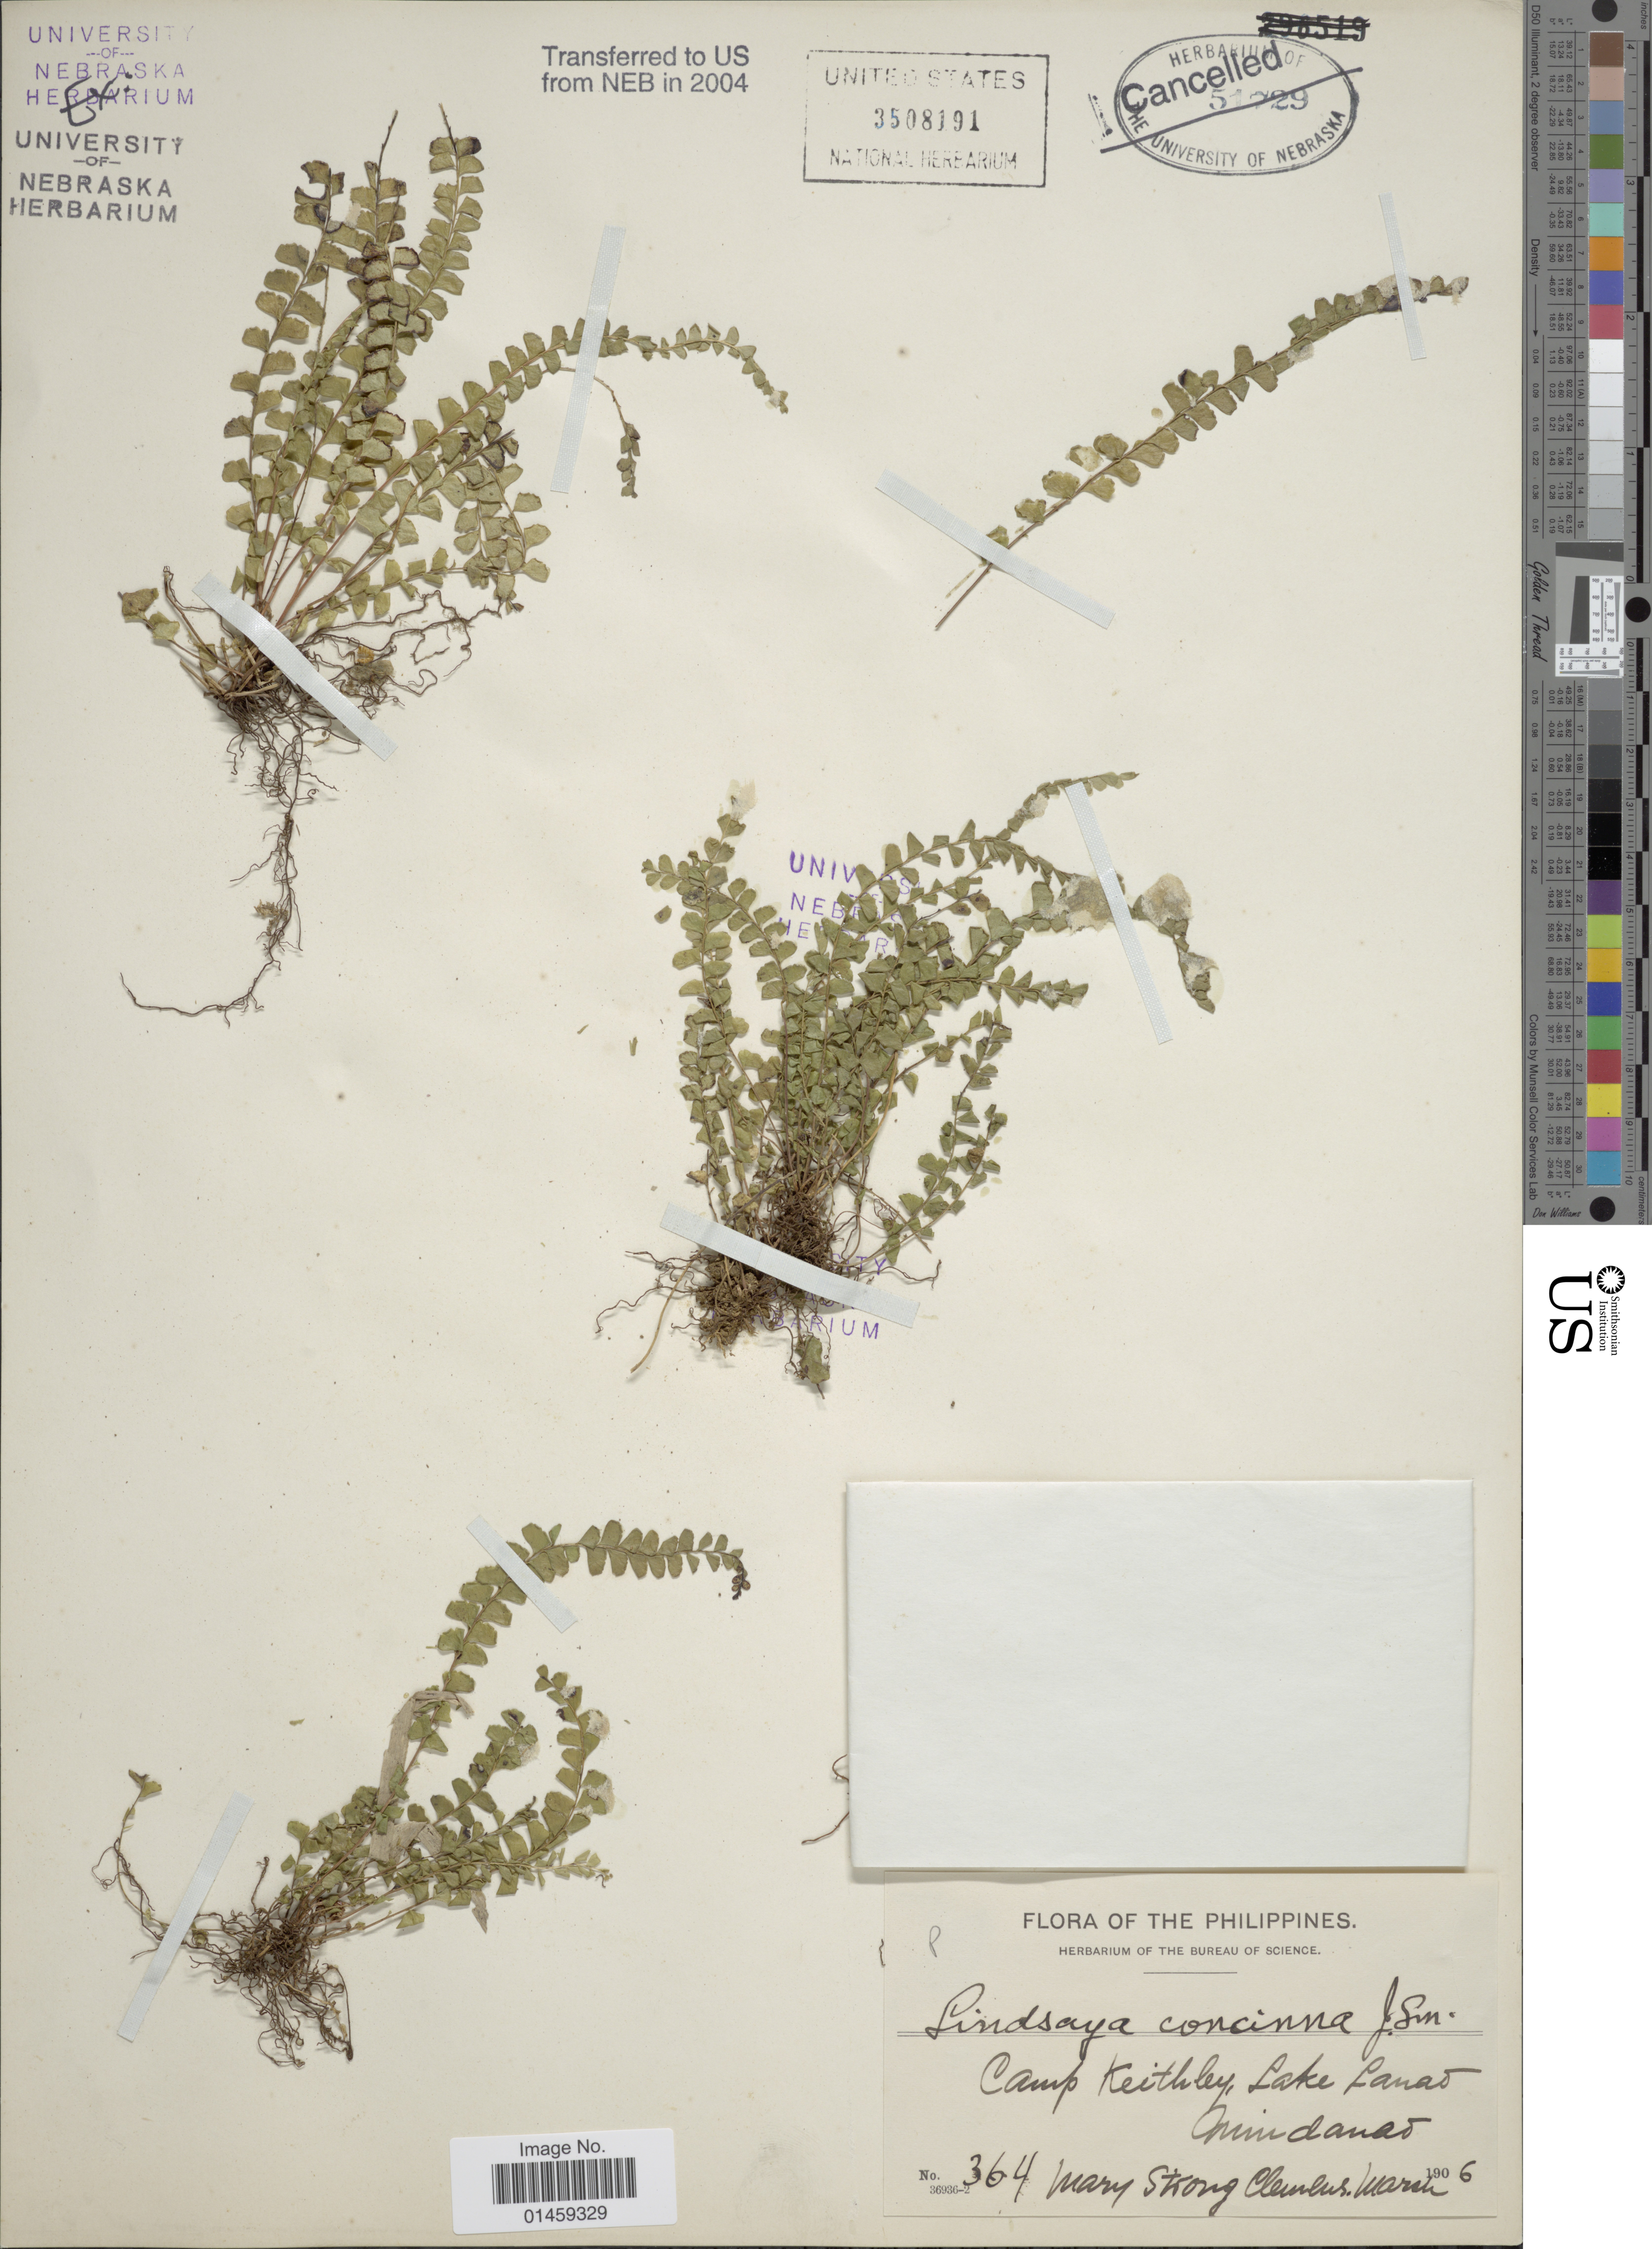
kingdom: Plantae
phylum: Tracheophyta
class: Polypodiopsida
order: Polypodiales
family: Lindsaeaceae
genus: Lindsaea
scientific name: Lindsaea concinna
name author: J. Sm. ex Hook.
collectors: M. S. Clemens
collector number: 364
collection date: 1906-03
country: Philippines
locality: Mindanao.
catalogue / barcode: US 3508191